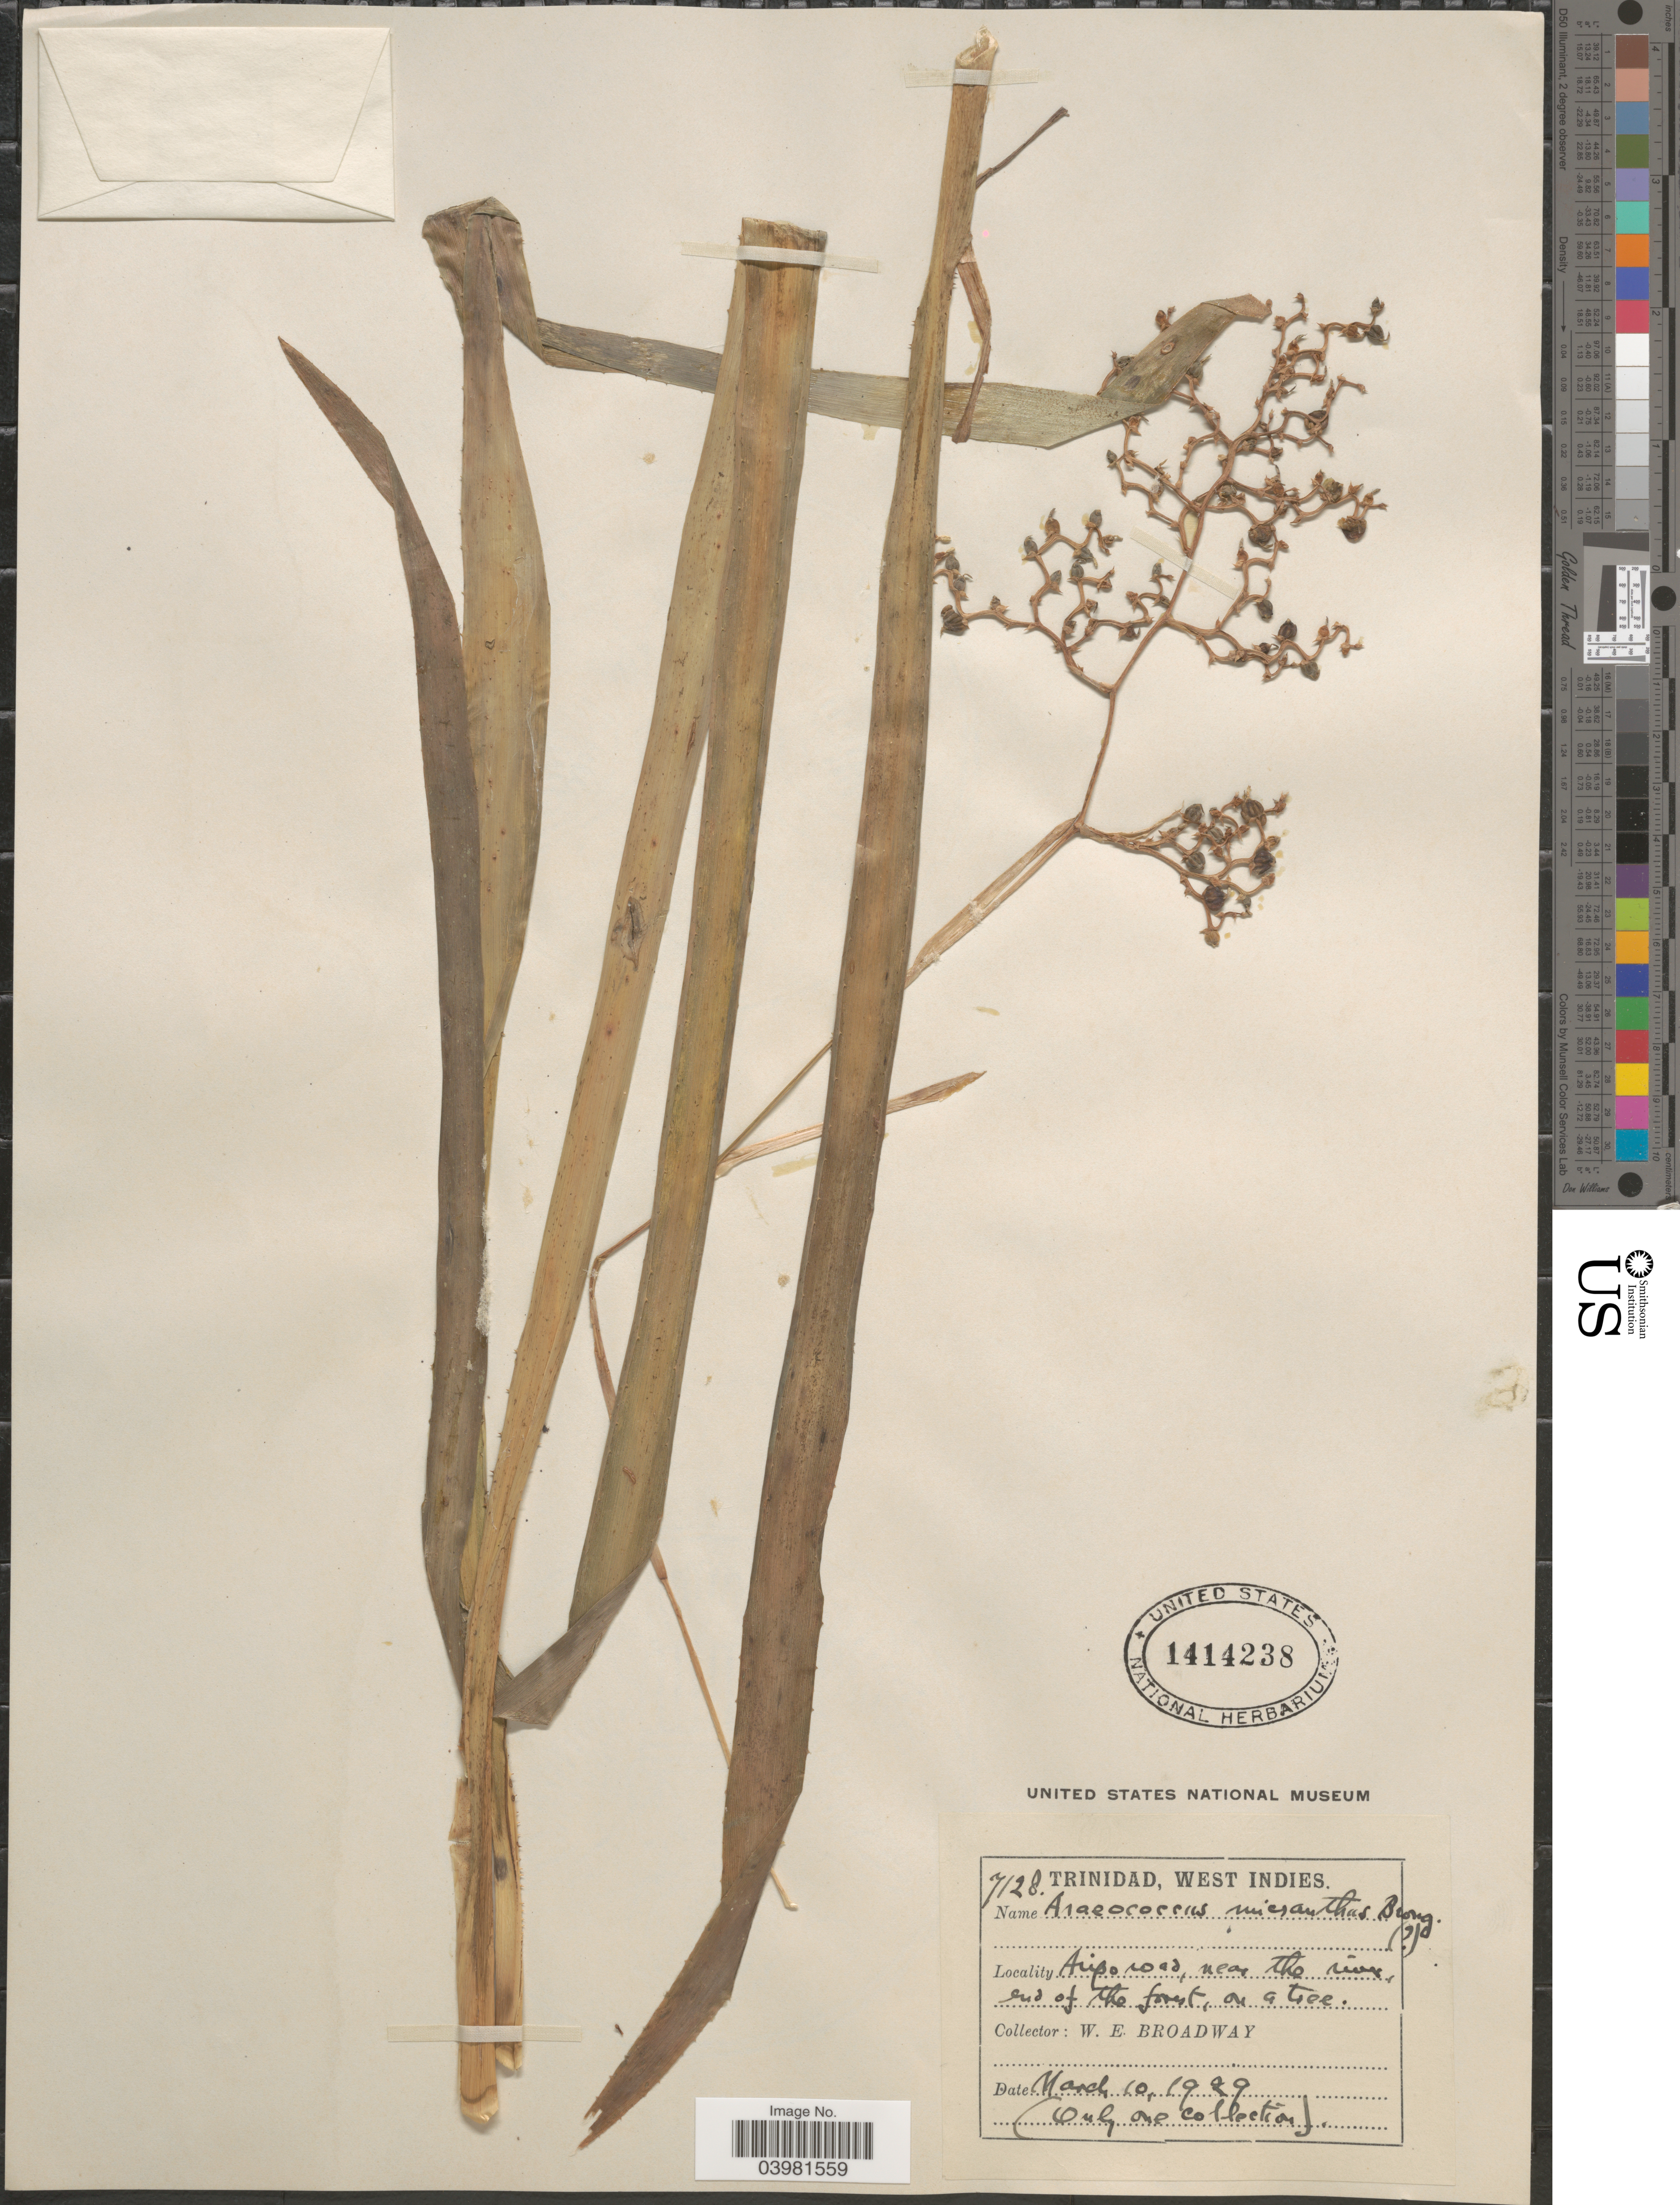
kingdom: Plantae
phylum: Tracheophyta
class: Liliopsida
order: Poales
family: Bromeliaceae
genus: Araeococcus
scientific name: Araeococcus micranthus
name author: Brongn.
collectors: W. E. Broadway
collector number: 7128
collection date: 1929-03-10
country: Trinidad and Tobago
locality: Trinidad, West Indies. Aripo Road, near the river, end of the forest, on a tree.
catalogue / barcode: US 1414238